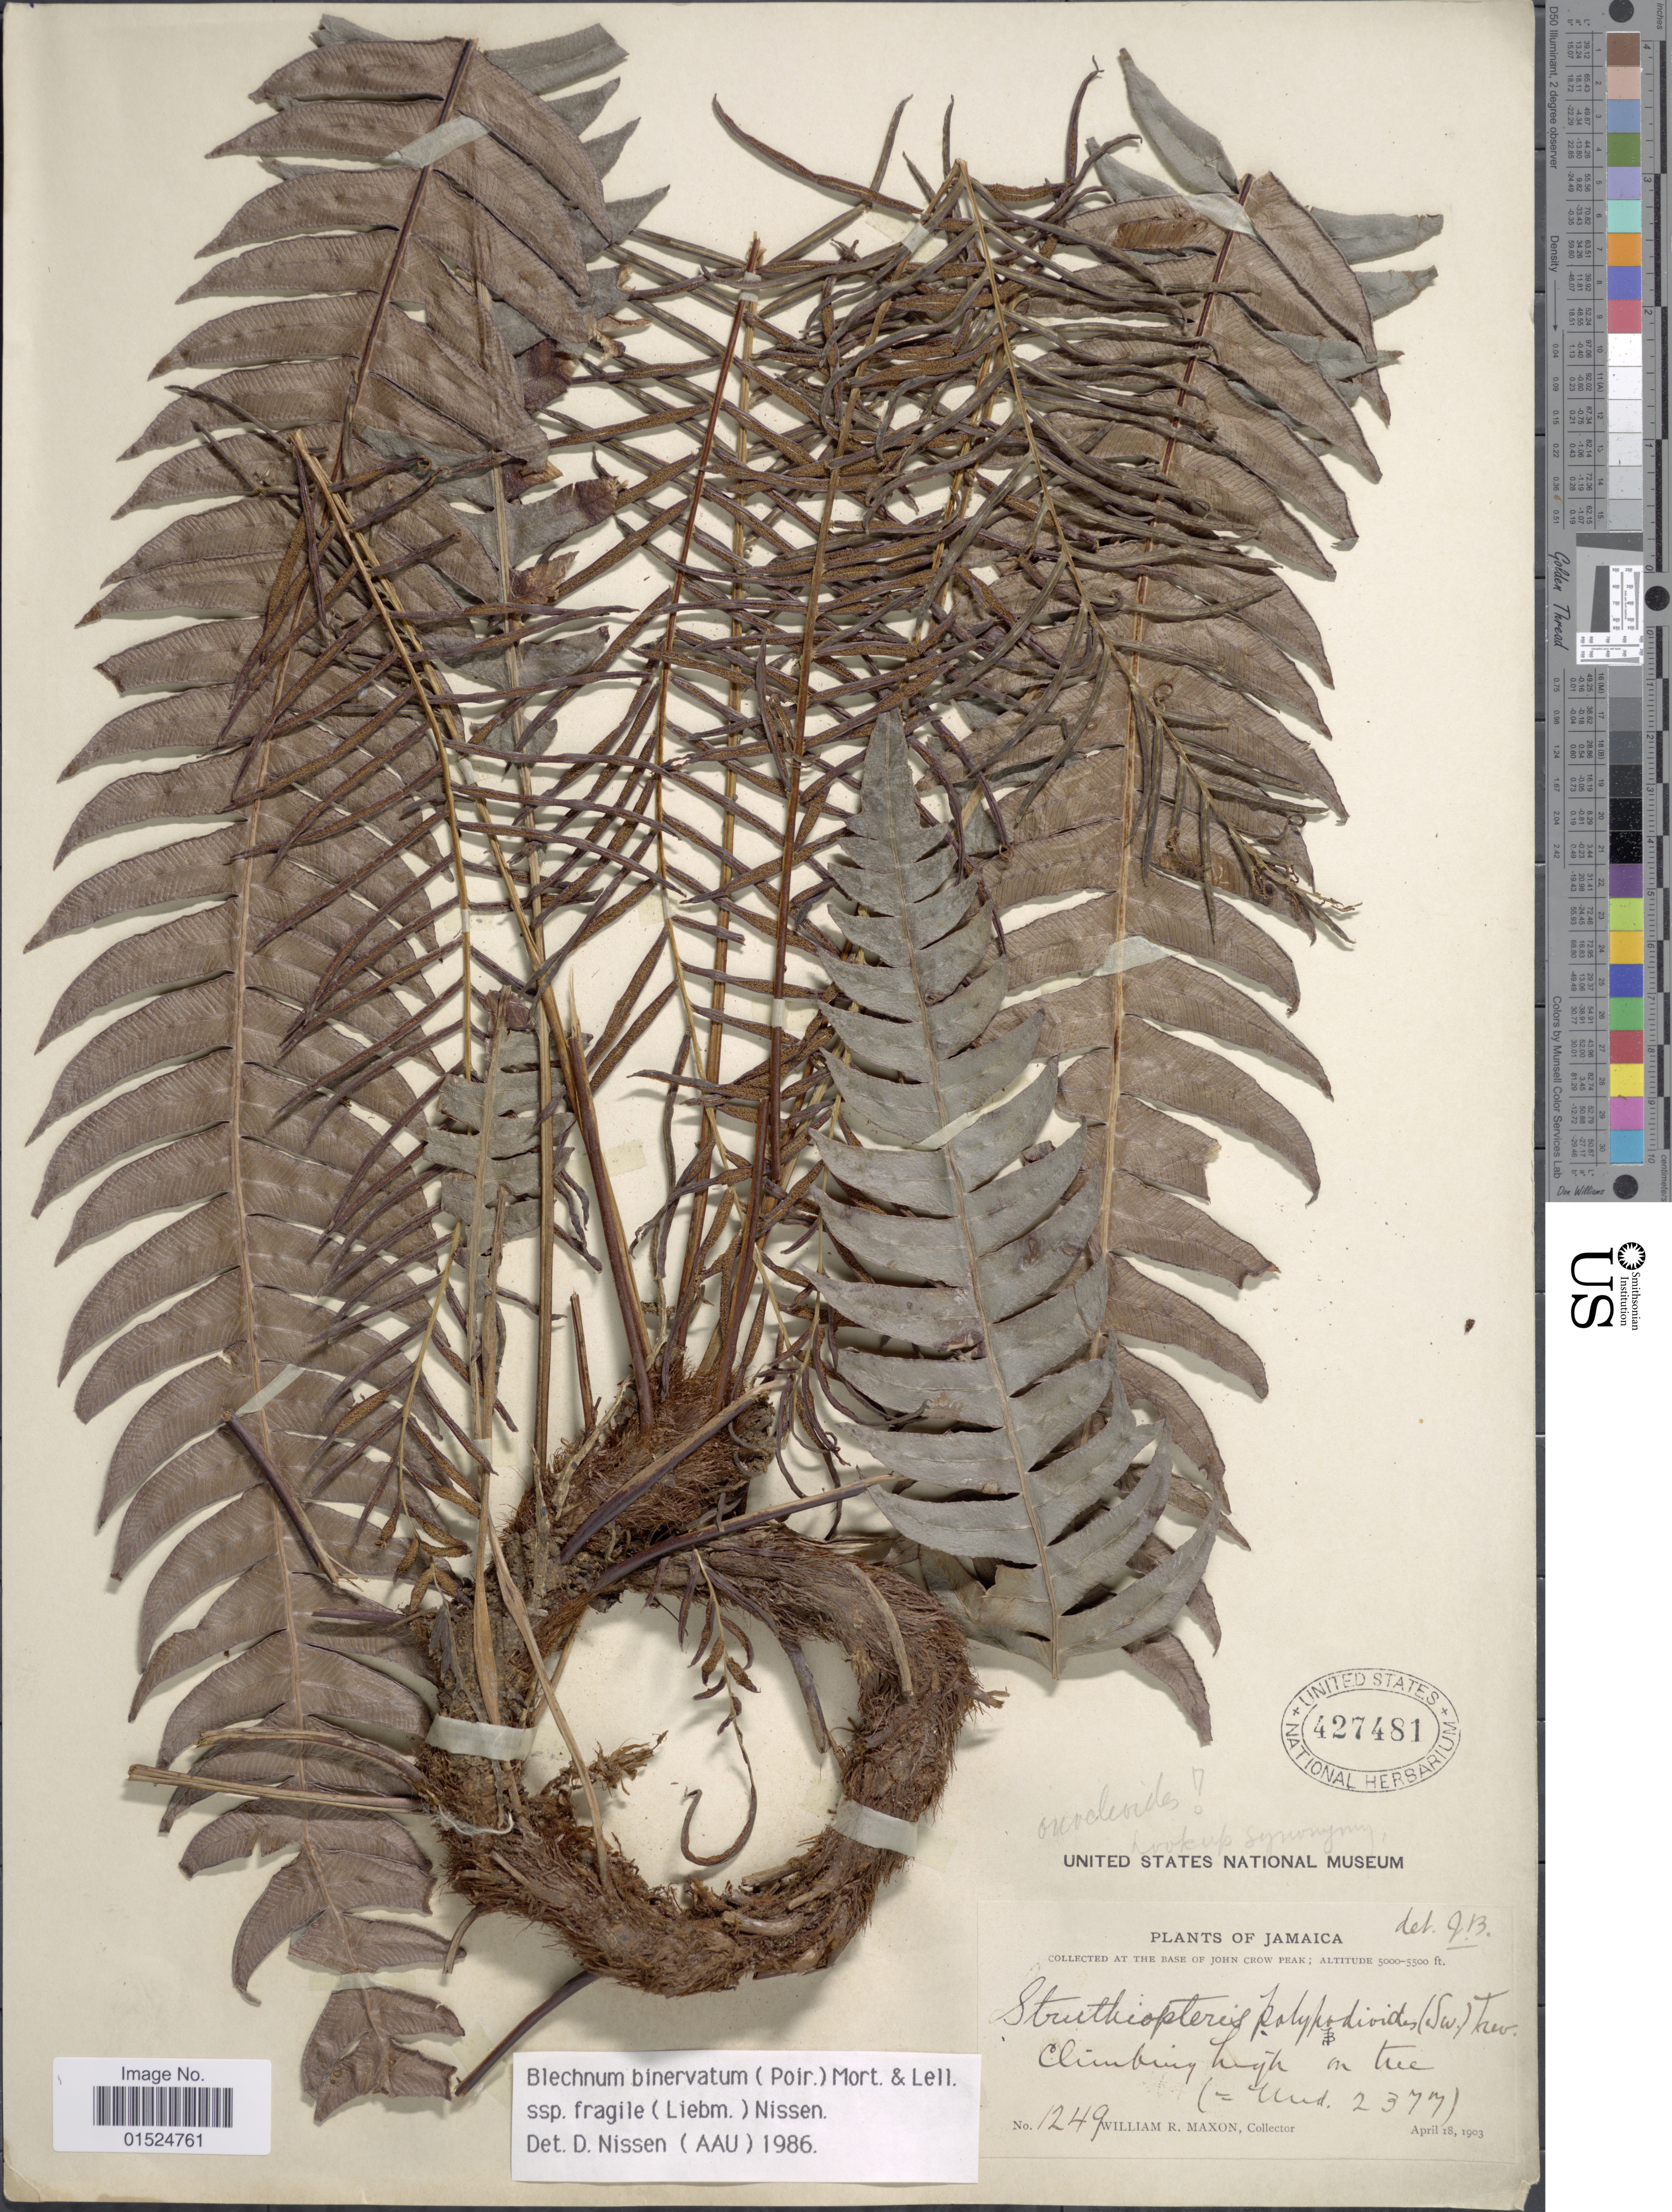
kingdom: Plantae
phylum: Tracheophyta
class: Polypodiopsida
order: Polypodiales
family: Blechnaceae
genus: Blechnum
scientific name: Blechnum fragile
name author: (Liebm.) C.V. Morton & Lellinger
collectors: W. R. Maxon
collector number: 1249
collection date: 1903-04-18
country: Jamaica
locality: At the base of John Crow Peak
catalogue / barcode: US 427481